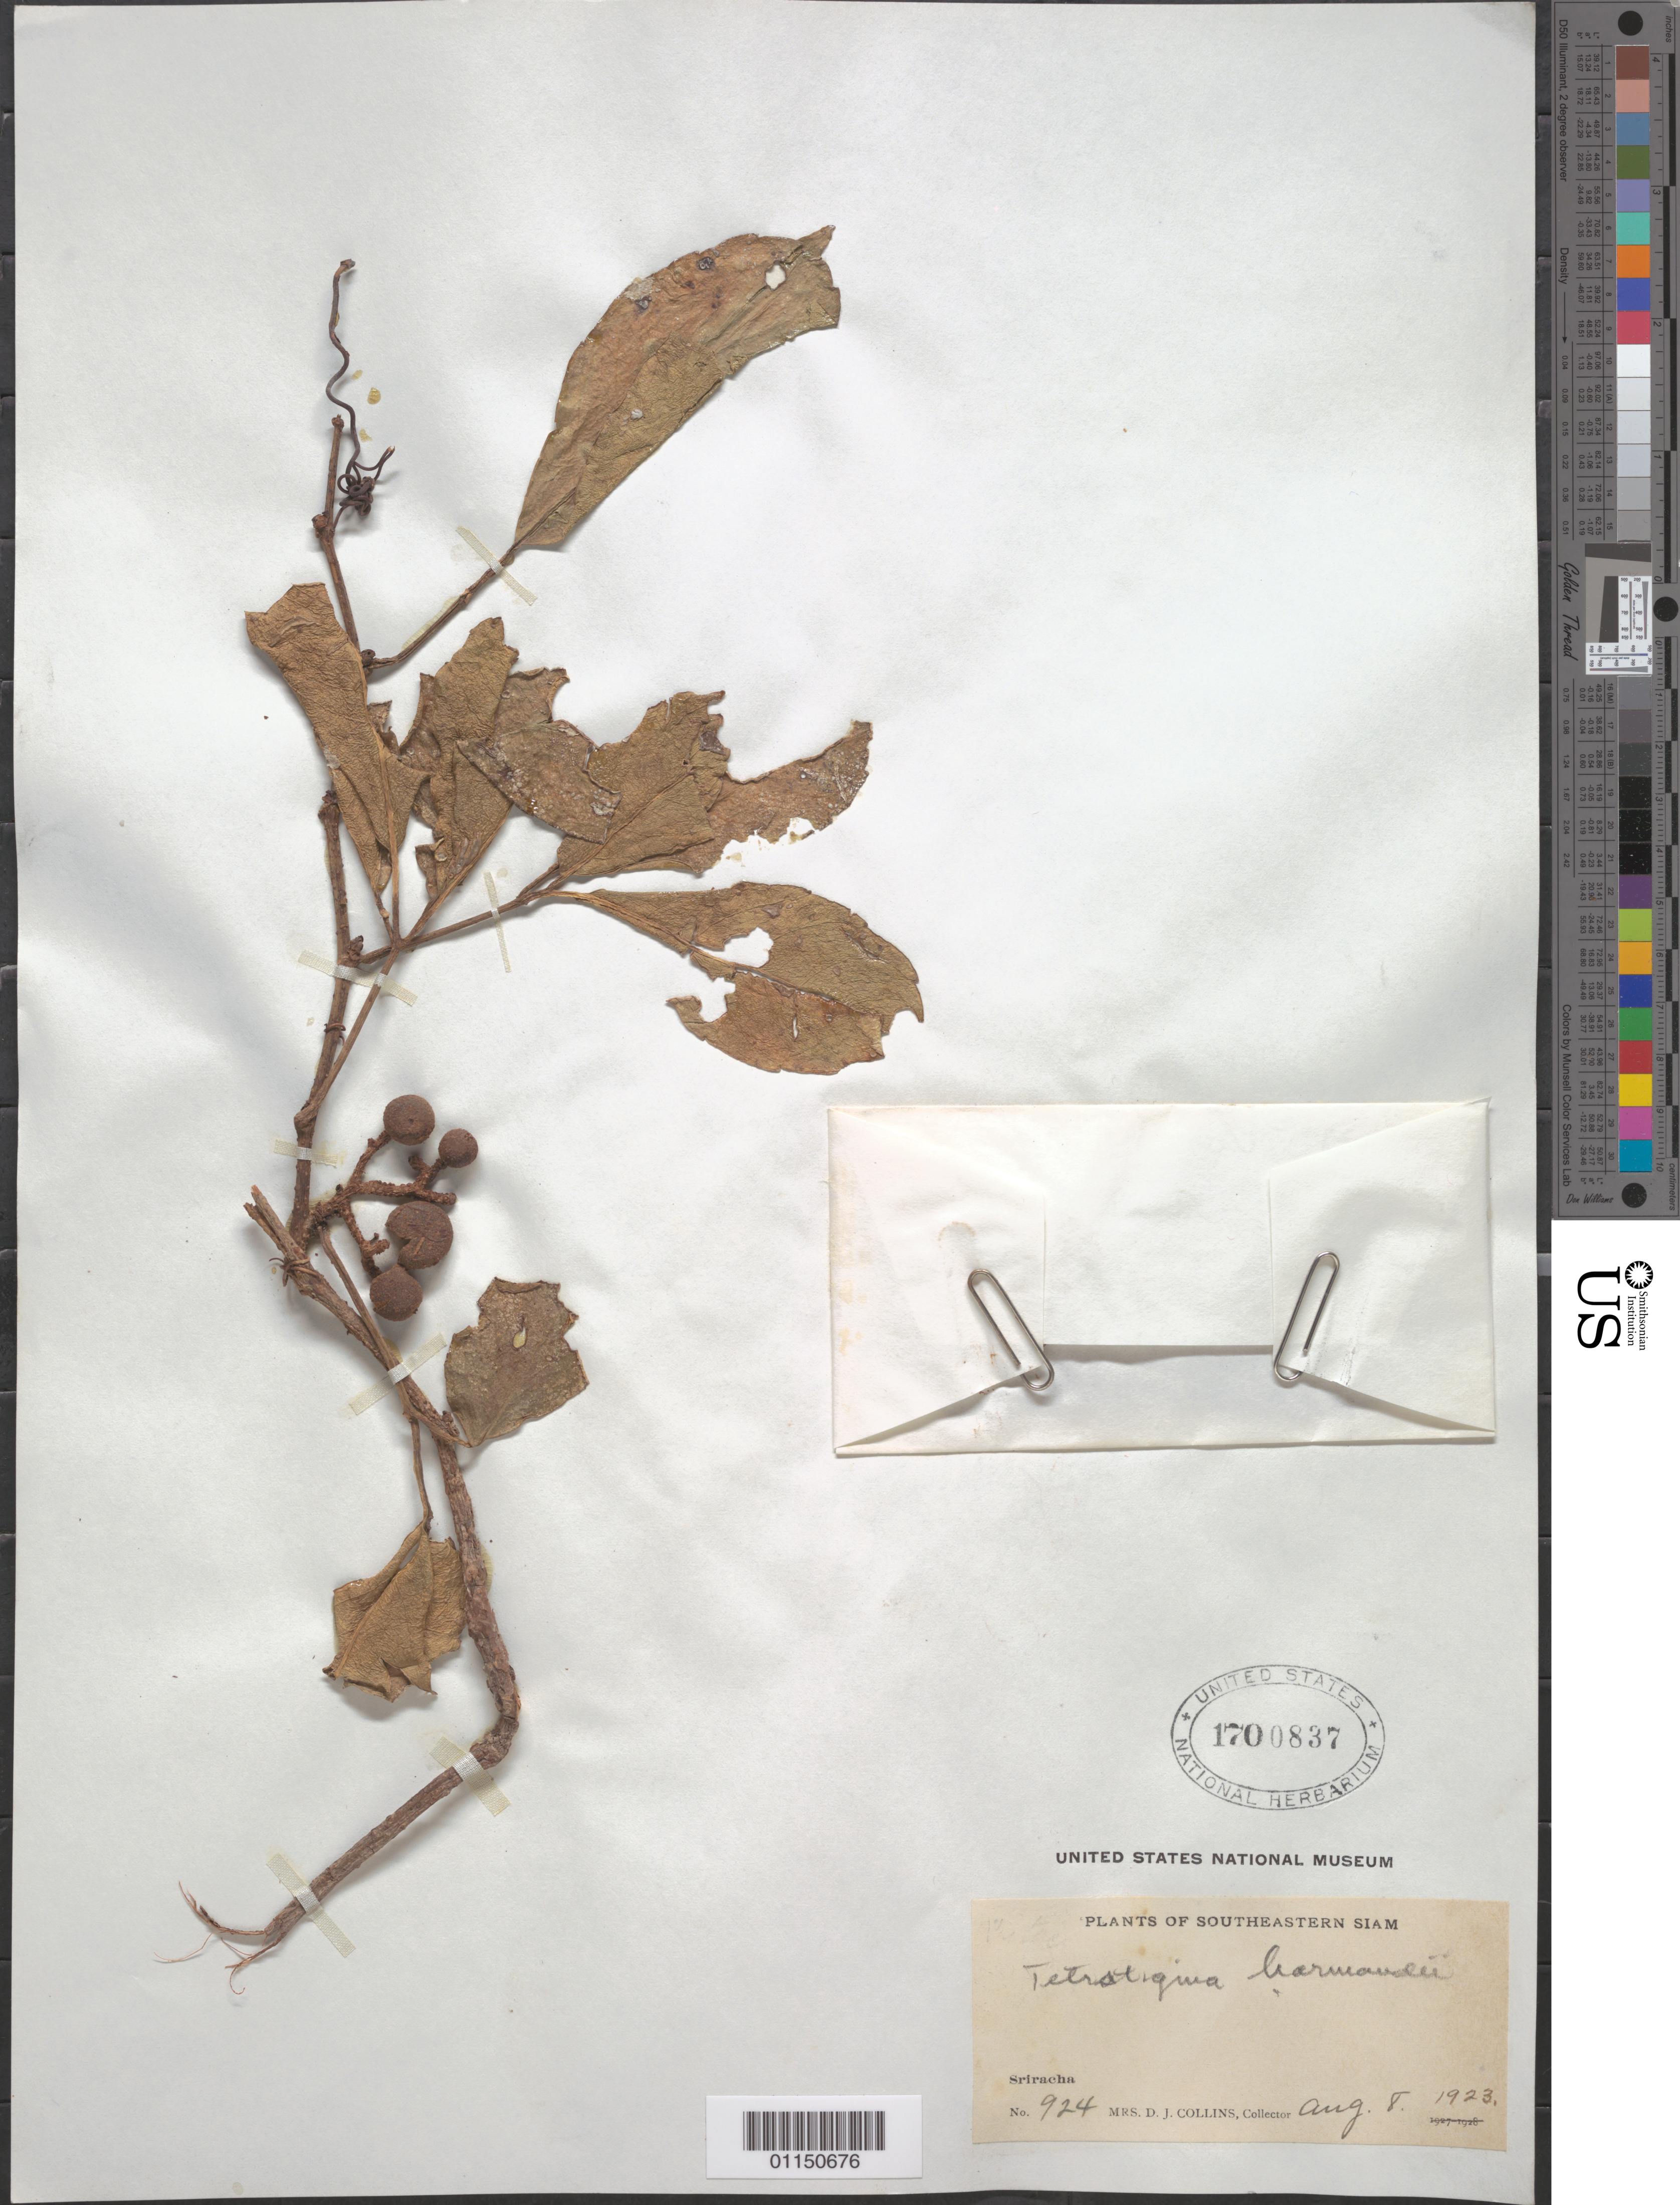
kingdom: Plantae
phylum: Tracheophyta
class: Magnoliopsida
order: Vitales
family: Vitaceae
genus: Tetrastigma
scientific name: Tetrastigma harmandii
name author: Planch.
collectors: Mrs. D. J. Collins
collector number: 924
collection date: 1923-08-08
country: Thailand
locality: Sriracha.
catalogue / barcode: US 1700837